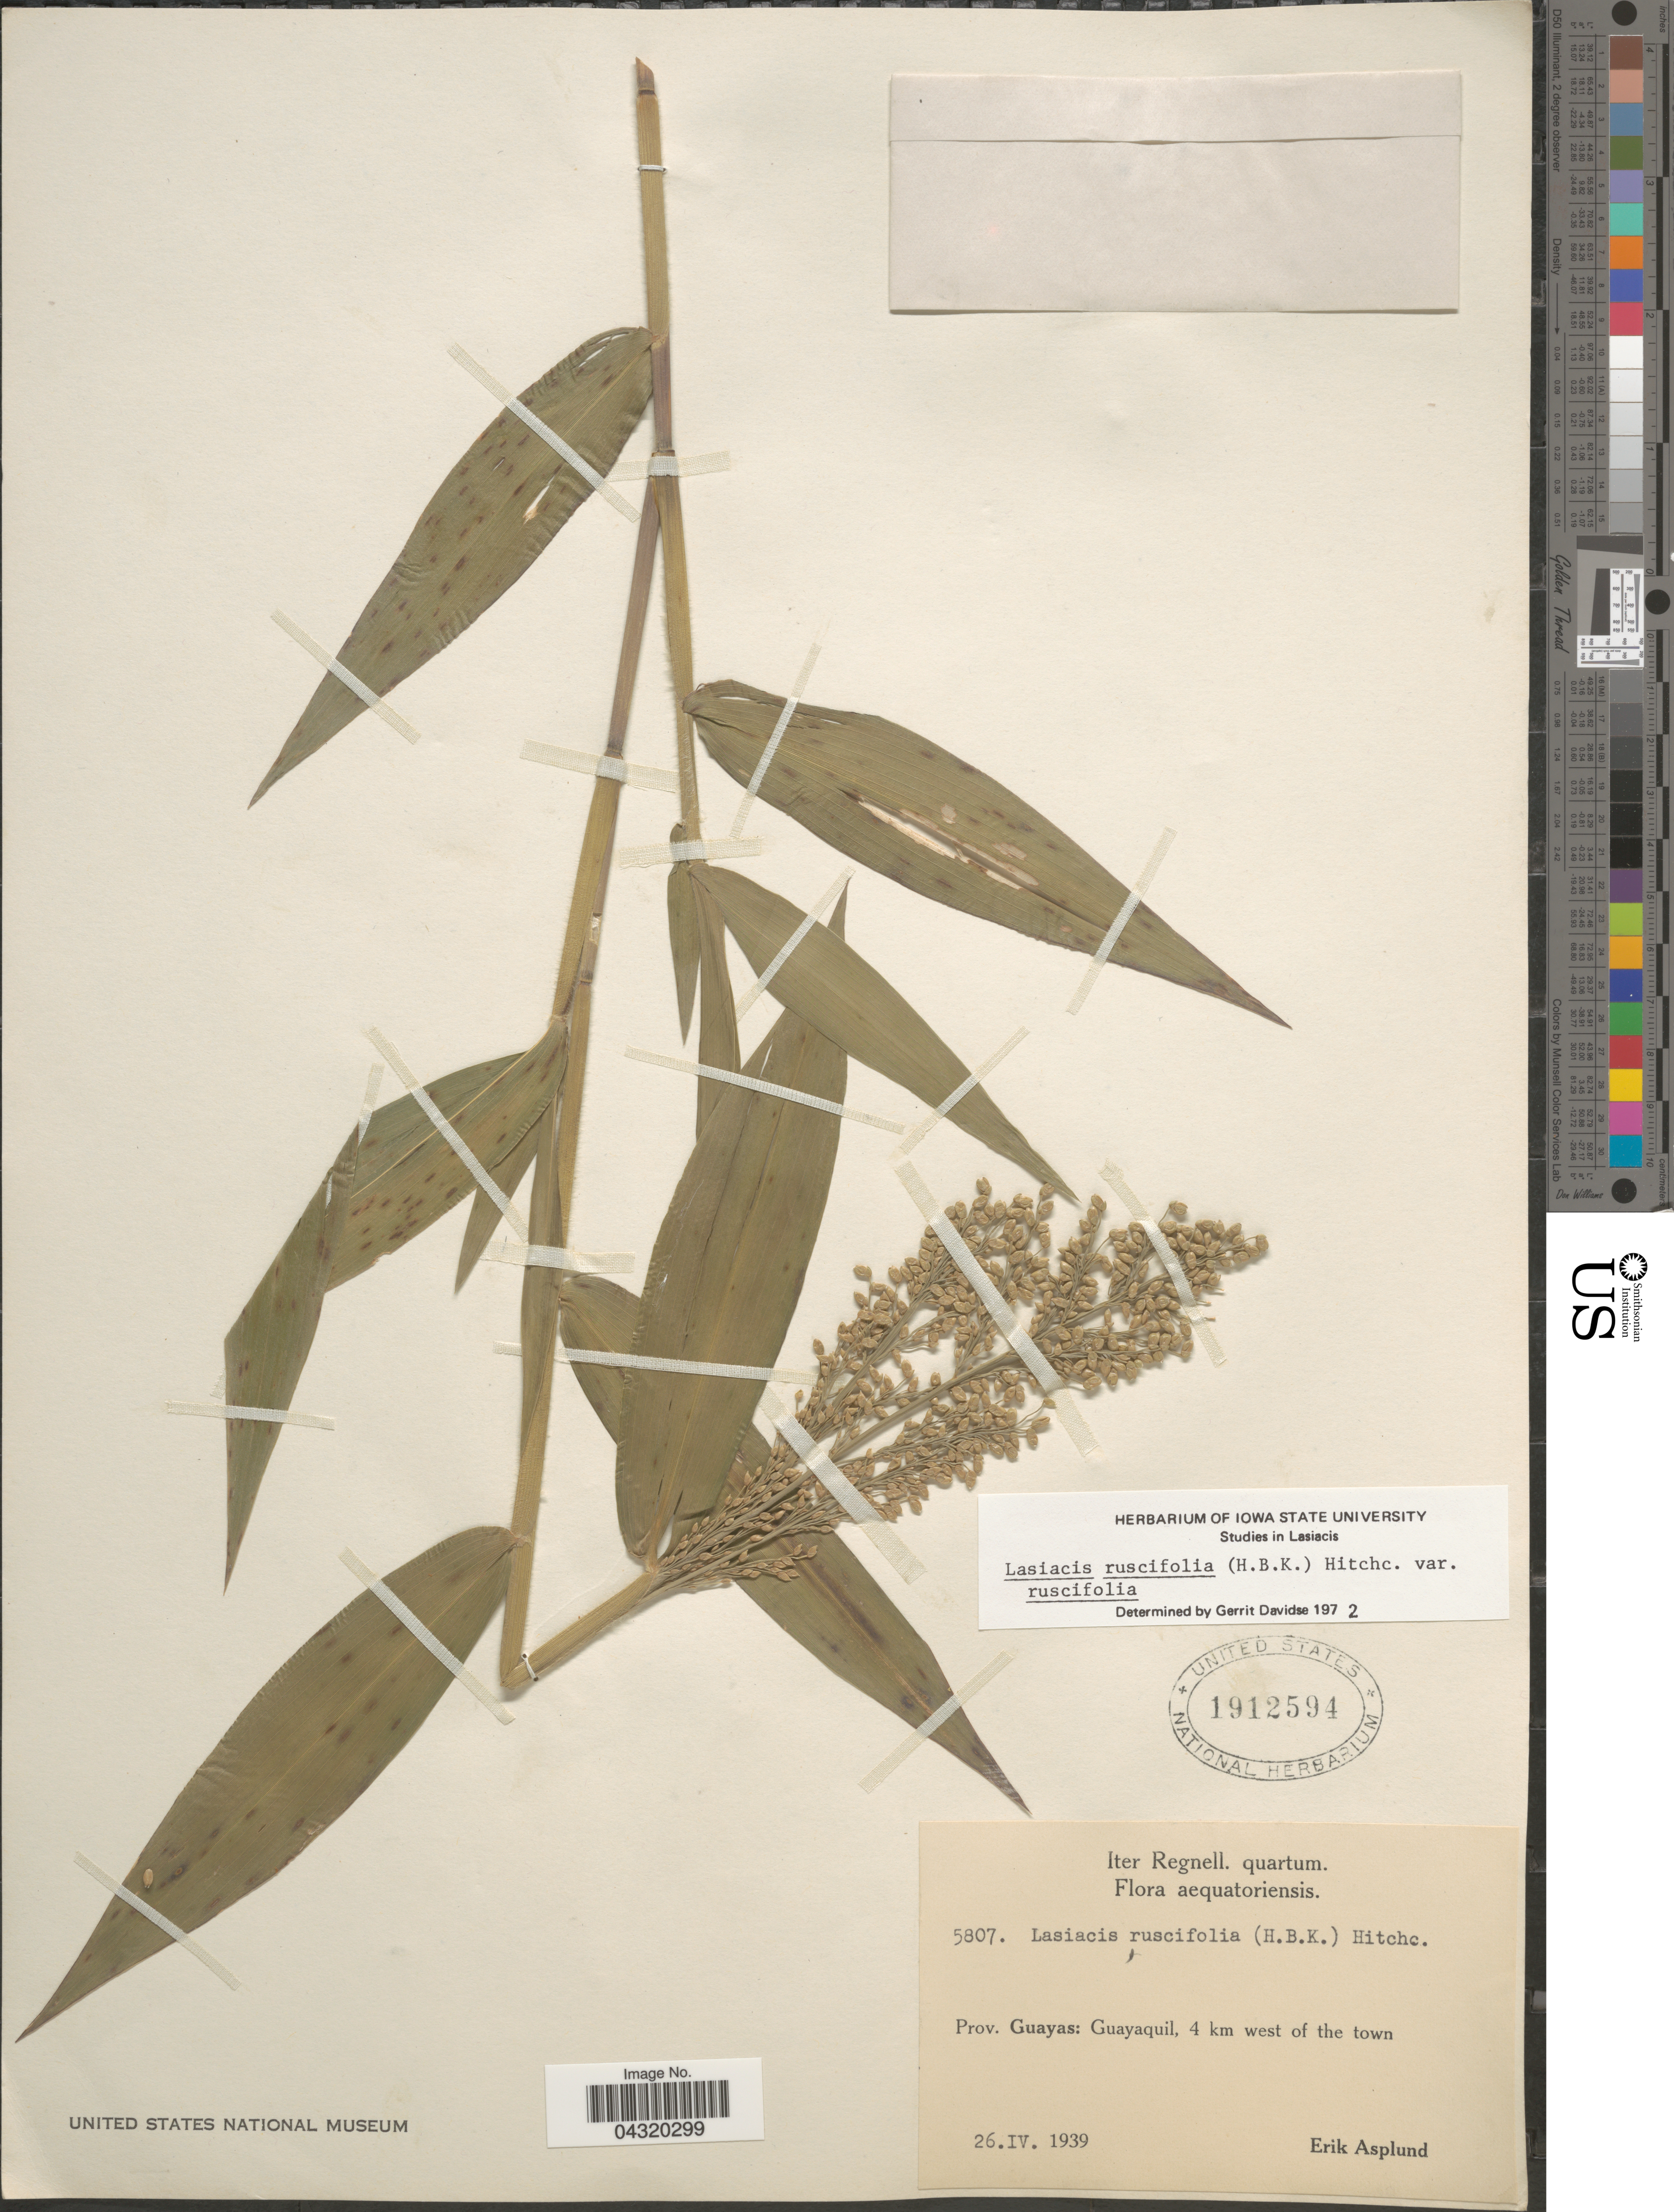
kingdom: Plantae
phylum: Tracheophyta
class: Liliopsida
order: Poales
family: Poaceae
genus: Lasiacis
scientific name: Lasiacis ruscifolia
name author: (Kunth) Hitchc.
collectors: E. Asplund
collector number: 5807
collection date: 1939-04-26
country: Ecuador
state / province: Guayas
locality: Iter Regnell. quartum. Aequatoriensis. Guayaquil, 4 km west of the town.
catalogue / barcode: US 1912594